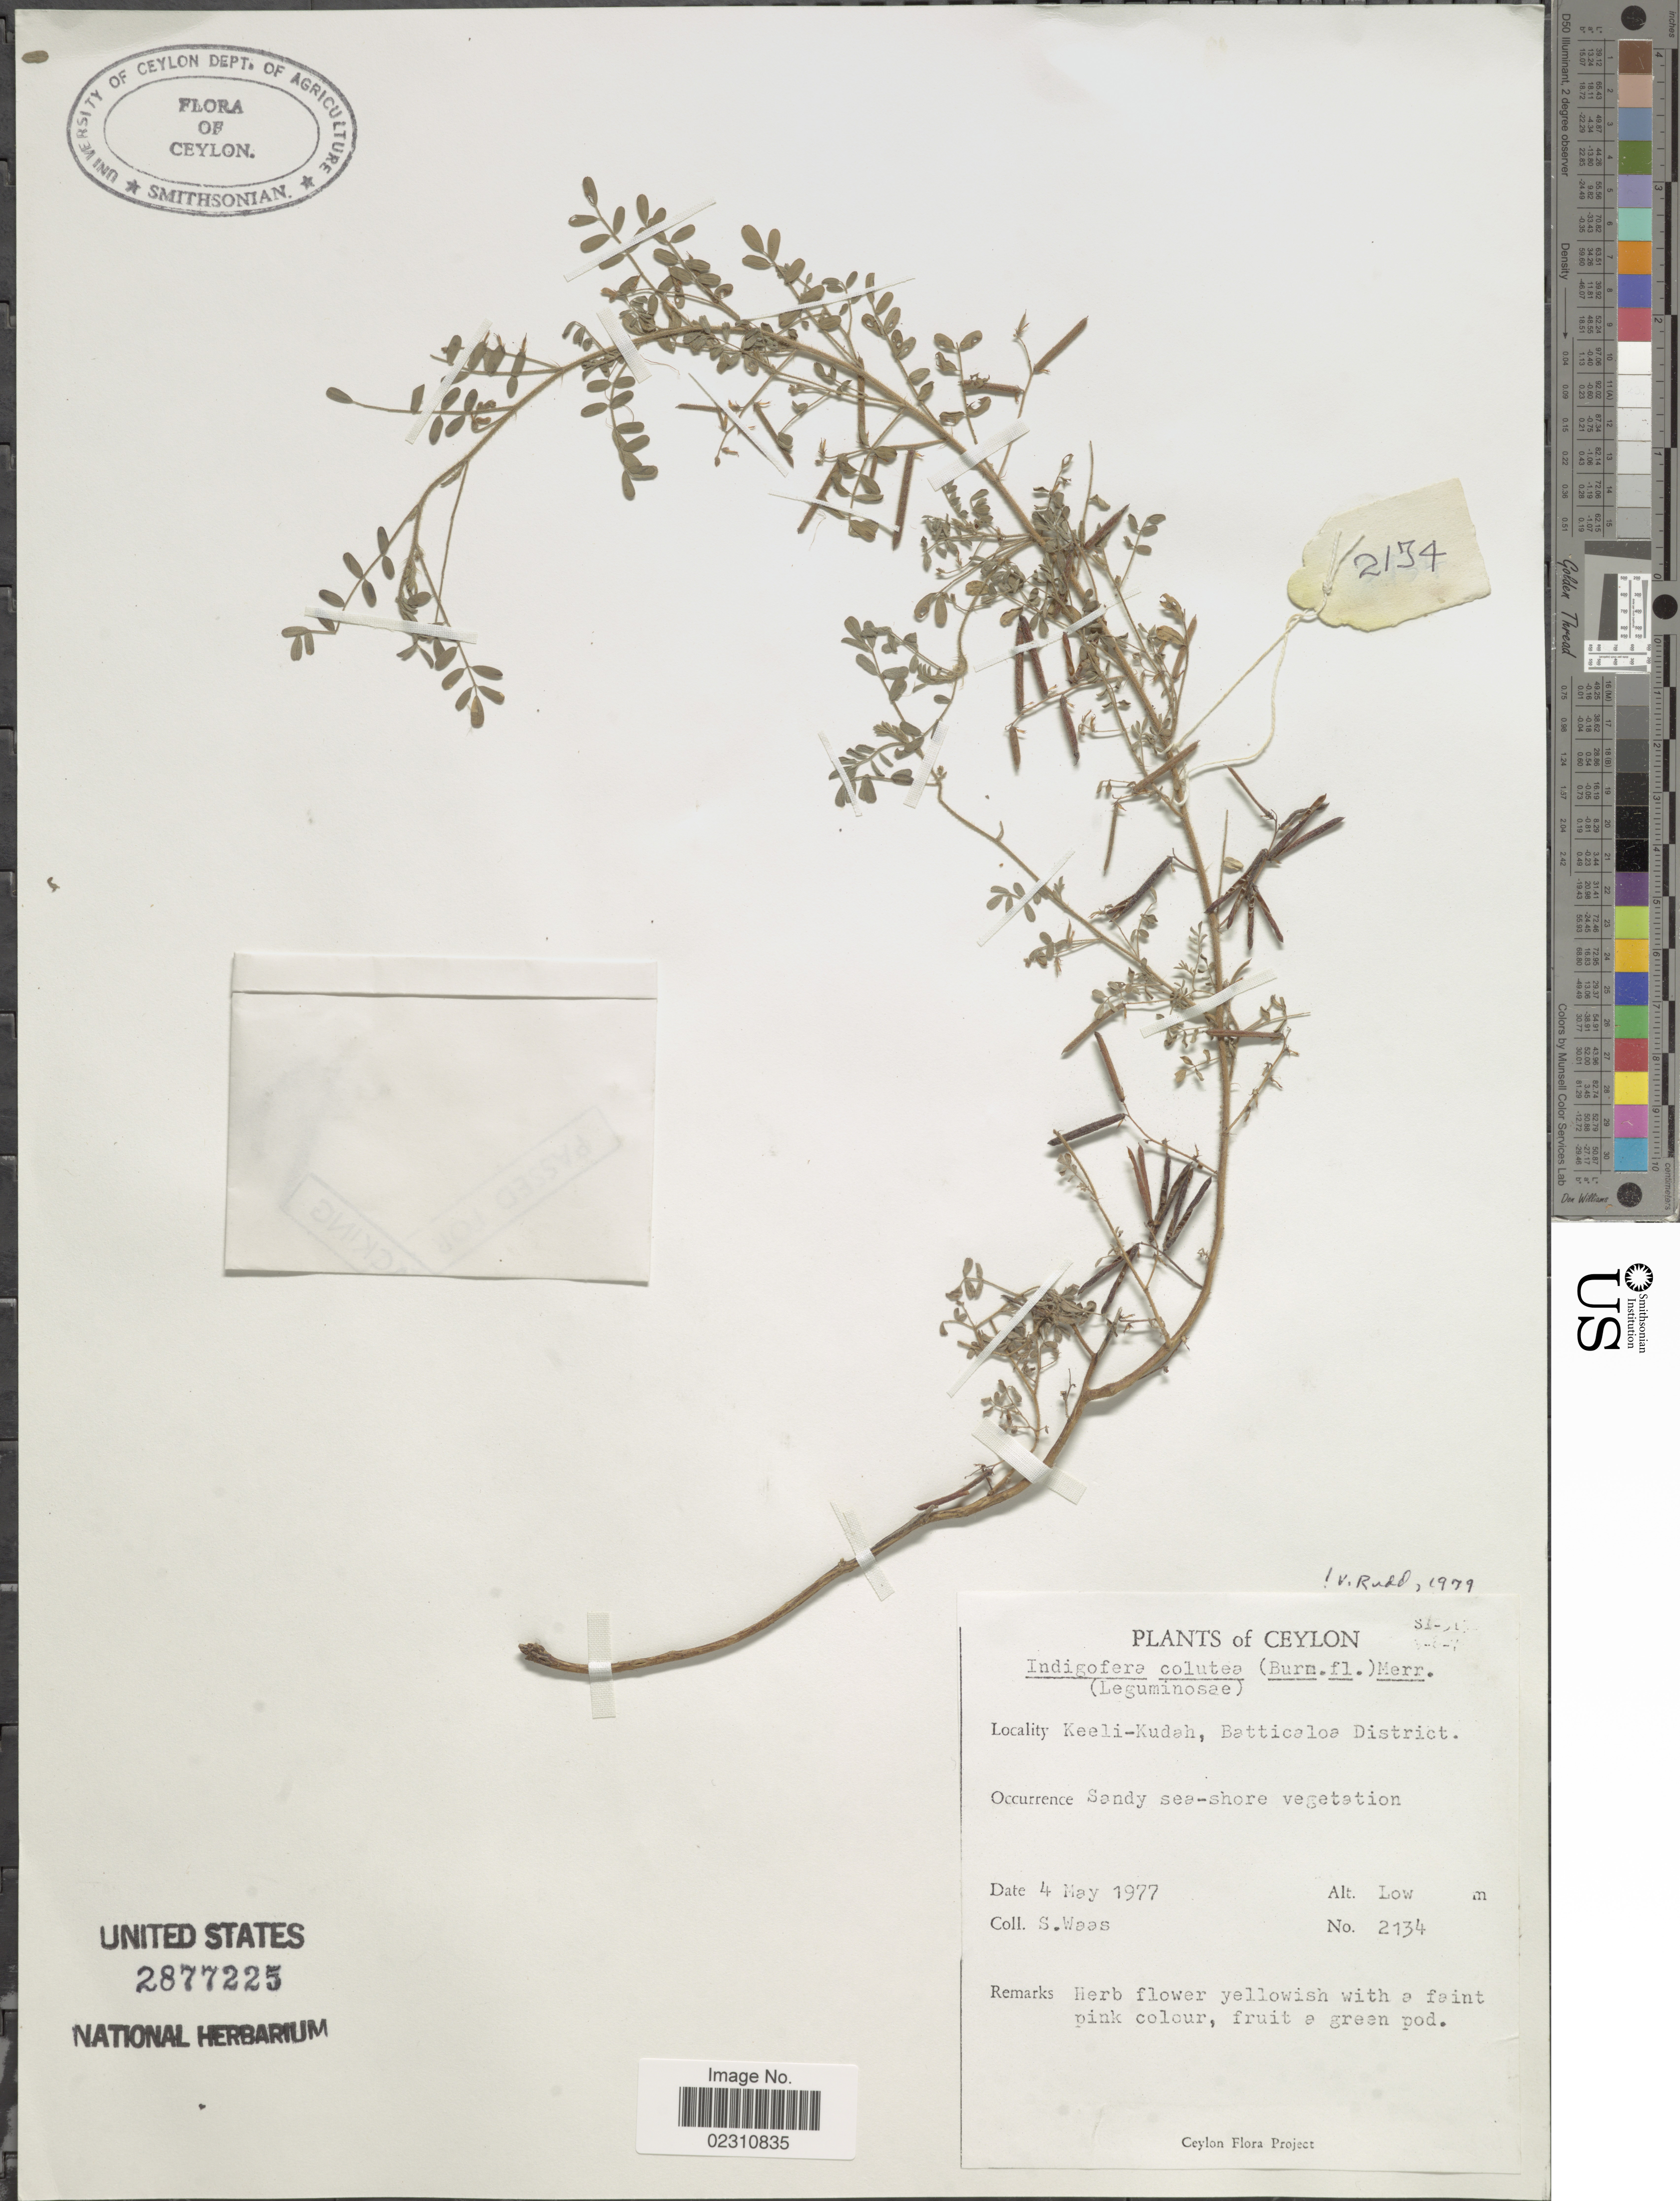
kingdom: Plantae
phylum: Tracheophyta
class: Magnoliopsida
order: Fabales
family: Fabaceae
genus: Indigofera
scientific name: Indigofera colutea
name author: (Burm. f.) Merr.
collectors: S. Waas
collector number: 2134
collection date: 1977-05-04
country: Sri Lanka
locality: Ceylon, Keeli-Kudah, Batticaloa District.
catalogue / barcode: US 2877225